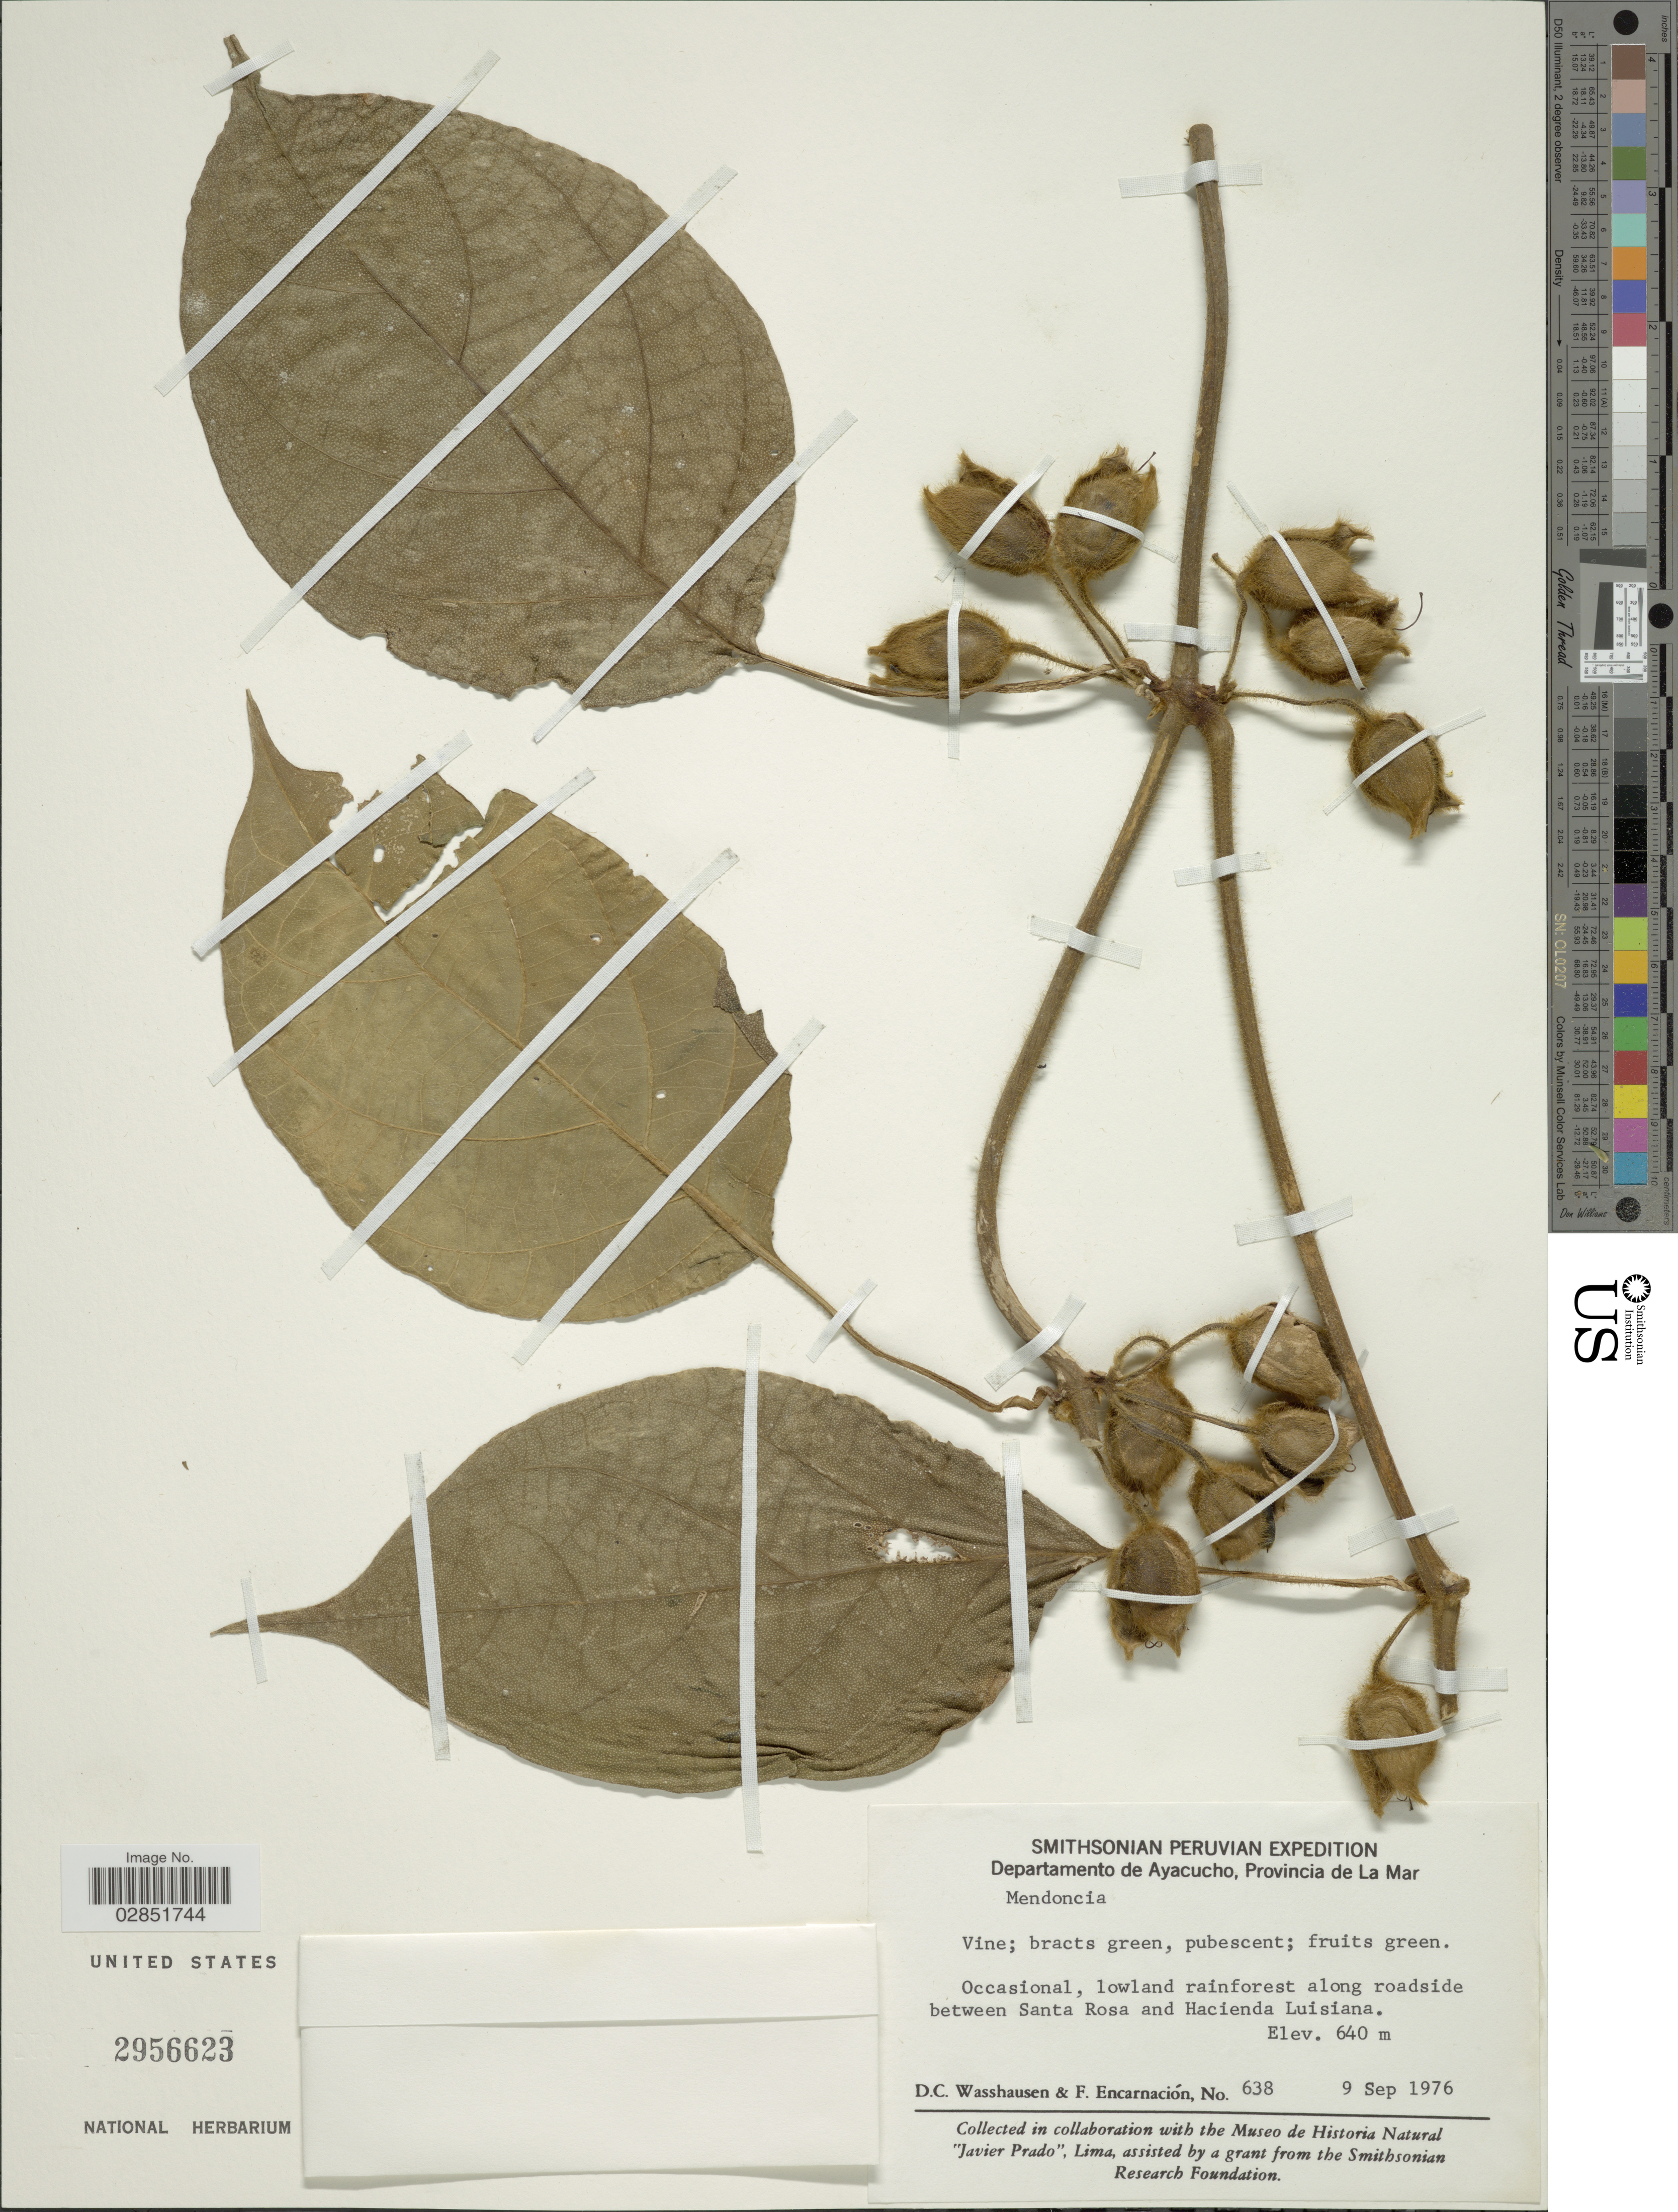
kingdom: Plantae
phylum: Tracheophyta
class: Magnoliopsida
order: Lamiales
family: Acanthaceae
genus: Mendoncia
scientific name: Mendoncia sp.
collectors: D. C. Wasshausen & F. Encarnación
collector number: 638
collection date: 1976-09-09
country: Peru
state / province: Ayacucho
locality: Departamento de Ayacucho, Provincia de La Mar. Lowland rainforest along roadside between Santa Rosa and Hacienda Luisiana.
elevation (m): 640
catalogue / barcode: US 2956623